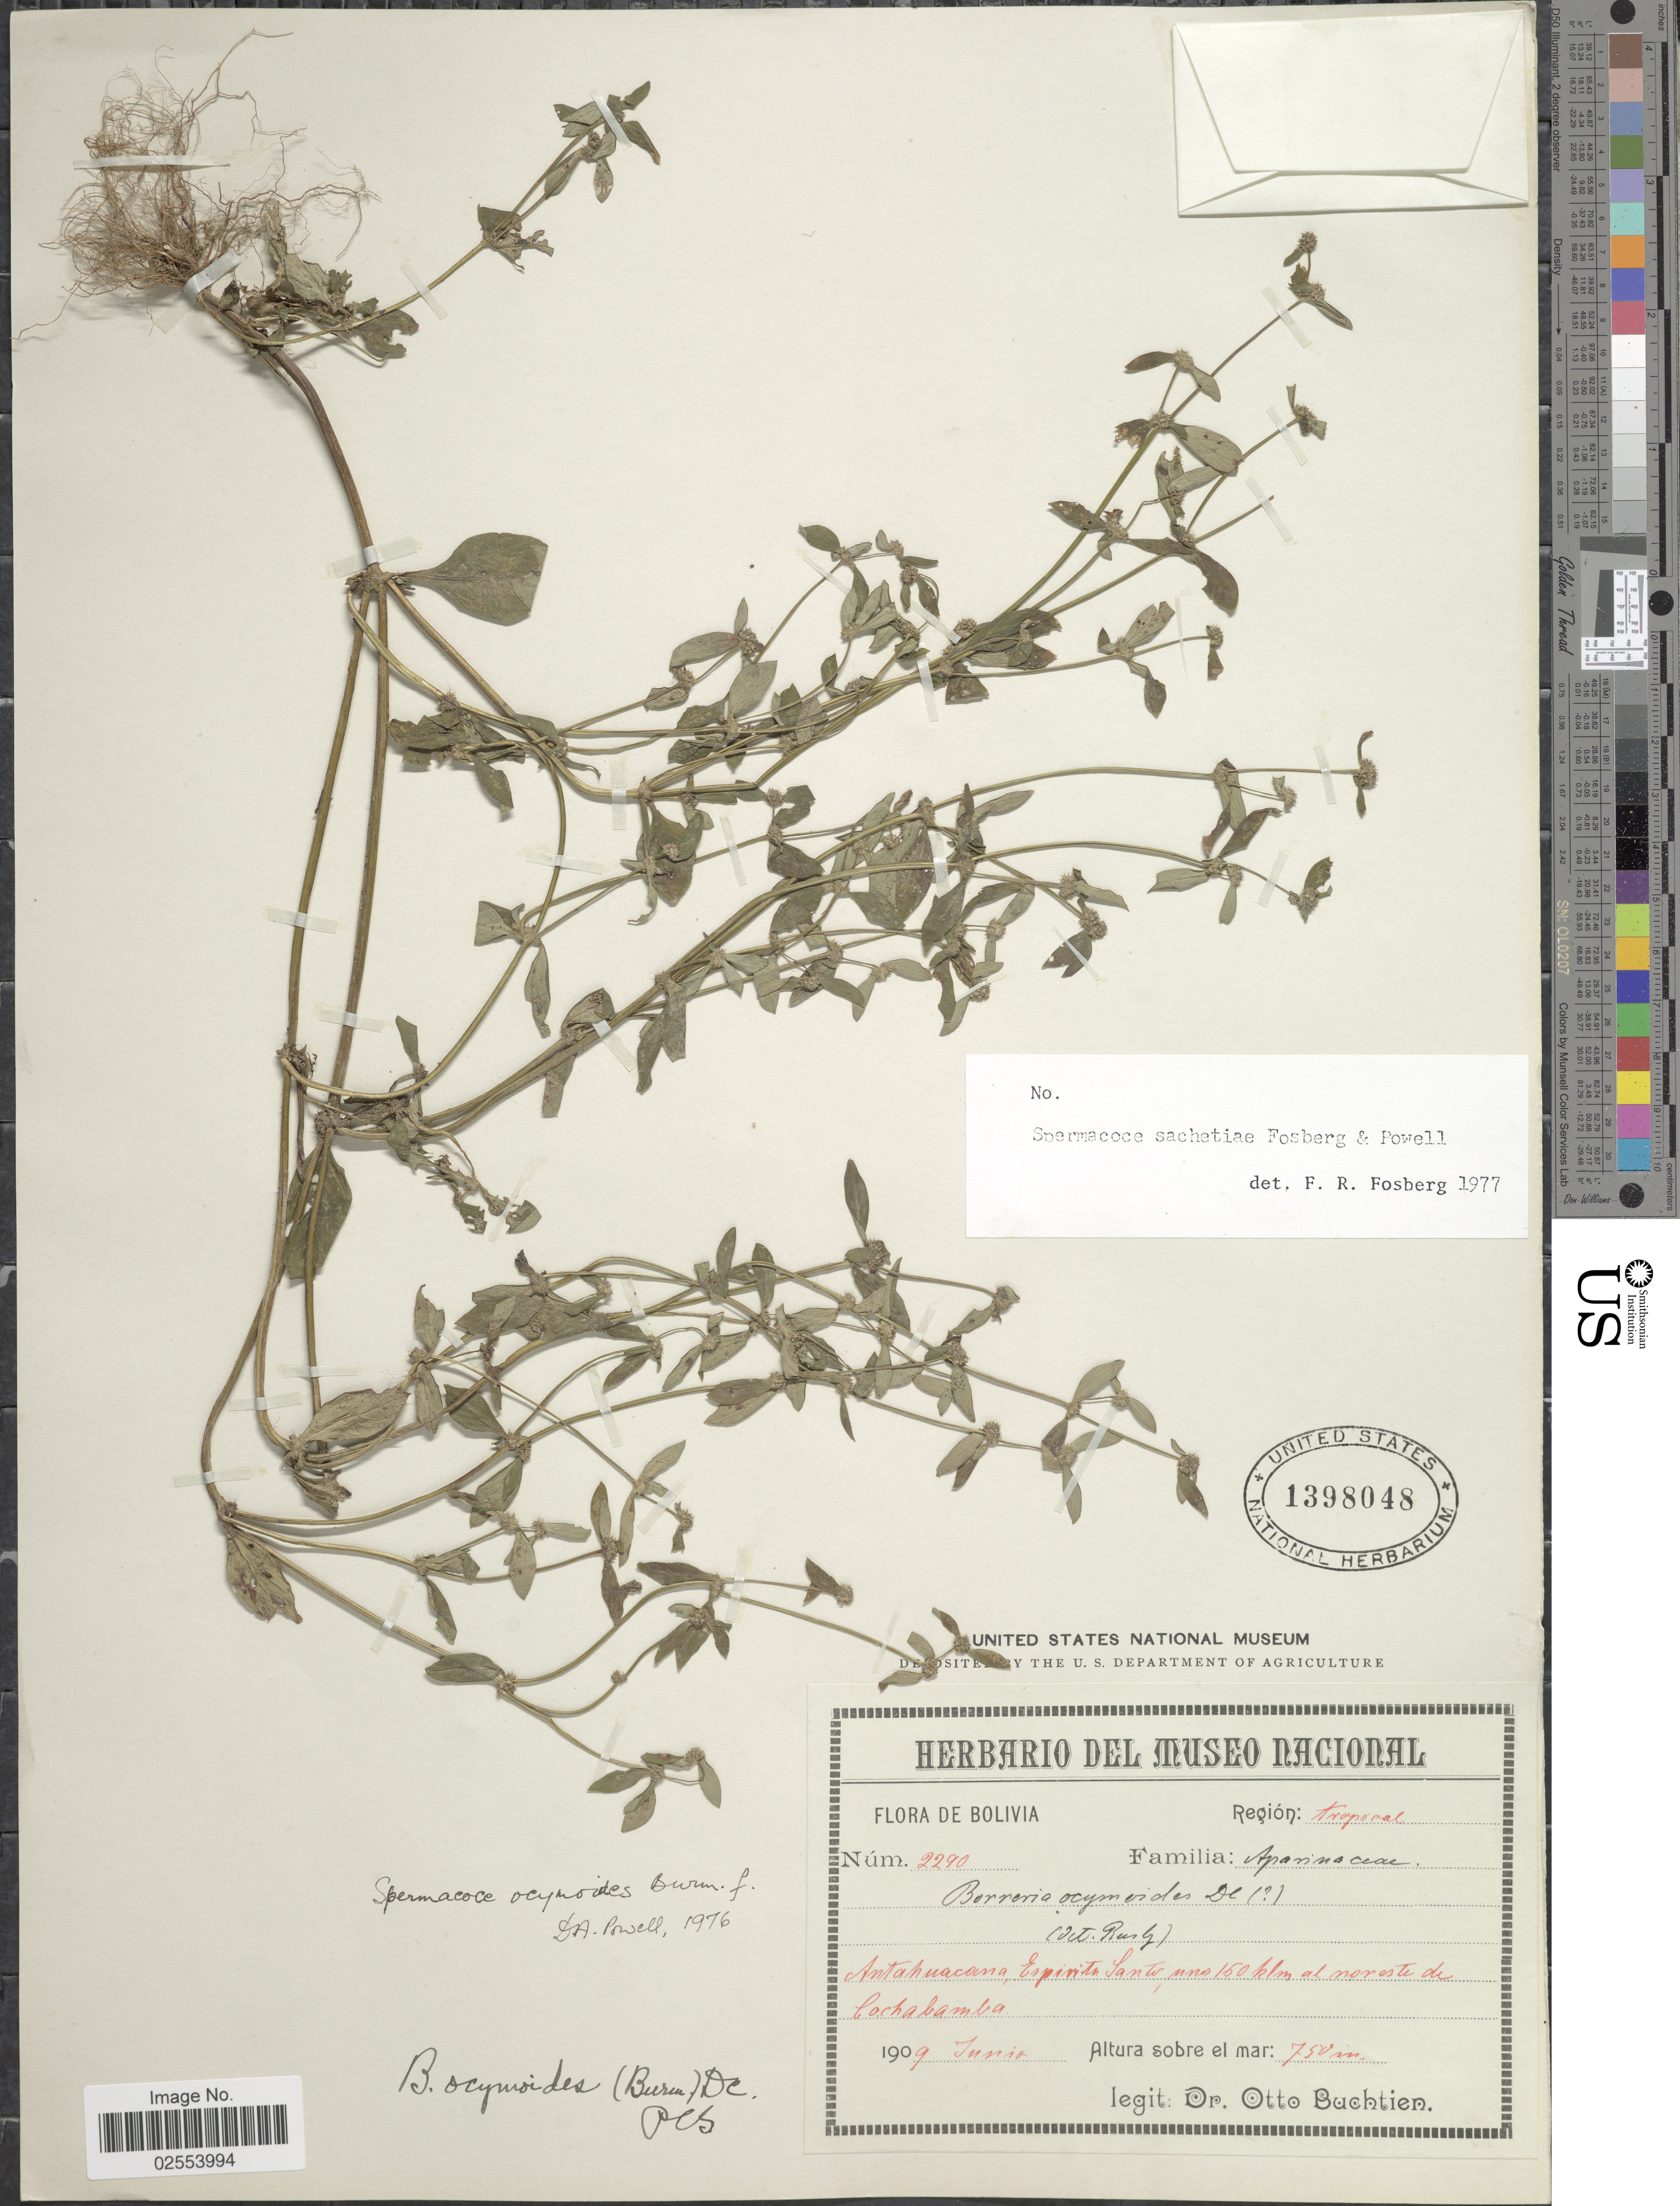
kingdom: Plantae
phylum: Tracheophyta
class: Magnoliopsida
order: Gentianales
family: Rubiaceae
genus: Spermacoce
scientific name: Spermacoce mauritiana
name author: Gideon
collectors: O. Buchtien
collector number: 2290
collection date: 1909-06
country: Bolivia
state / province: Cochabamba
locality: Region: Tropical, Antahuacana, Espiritu Santo, uno 160 klm al noreste de Cochabamba.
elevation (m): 750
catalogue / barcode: US 1398048